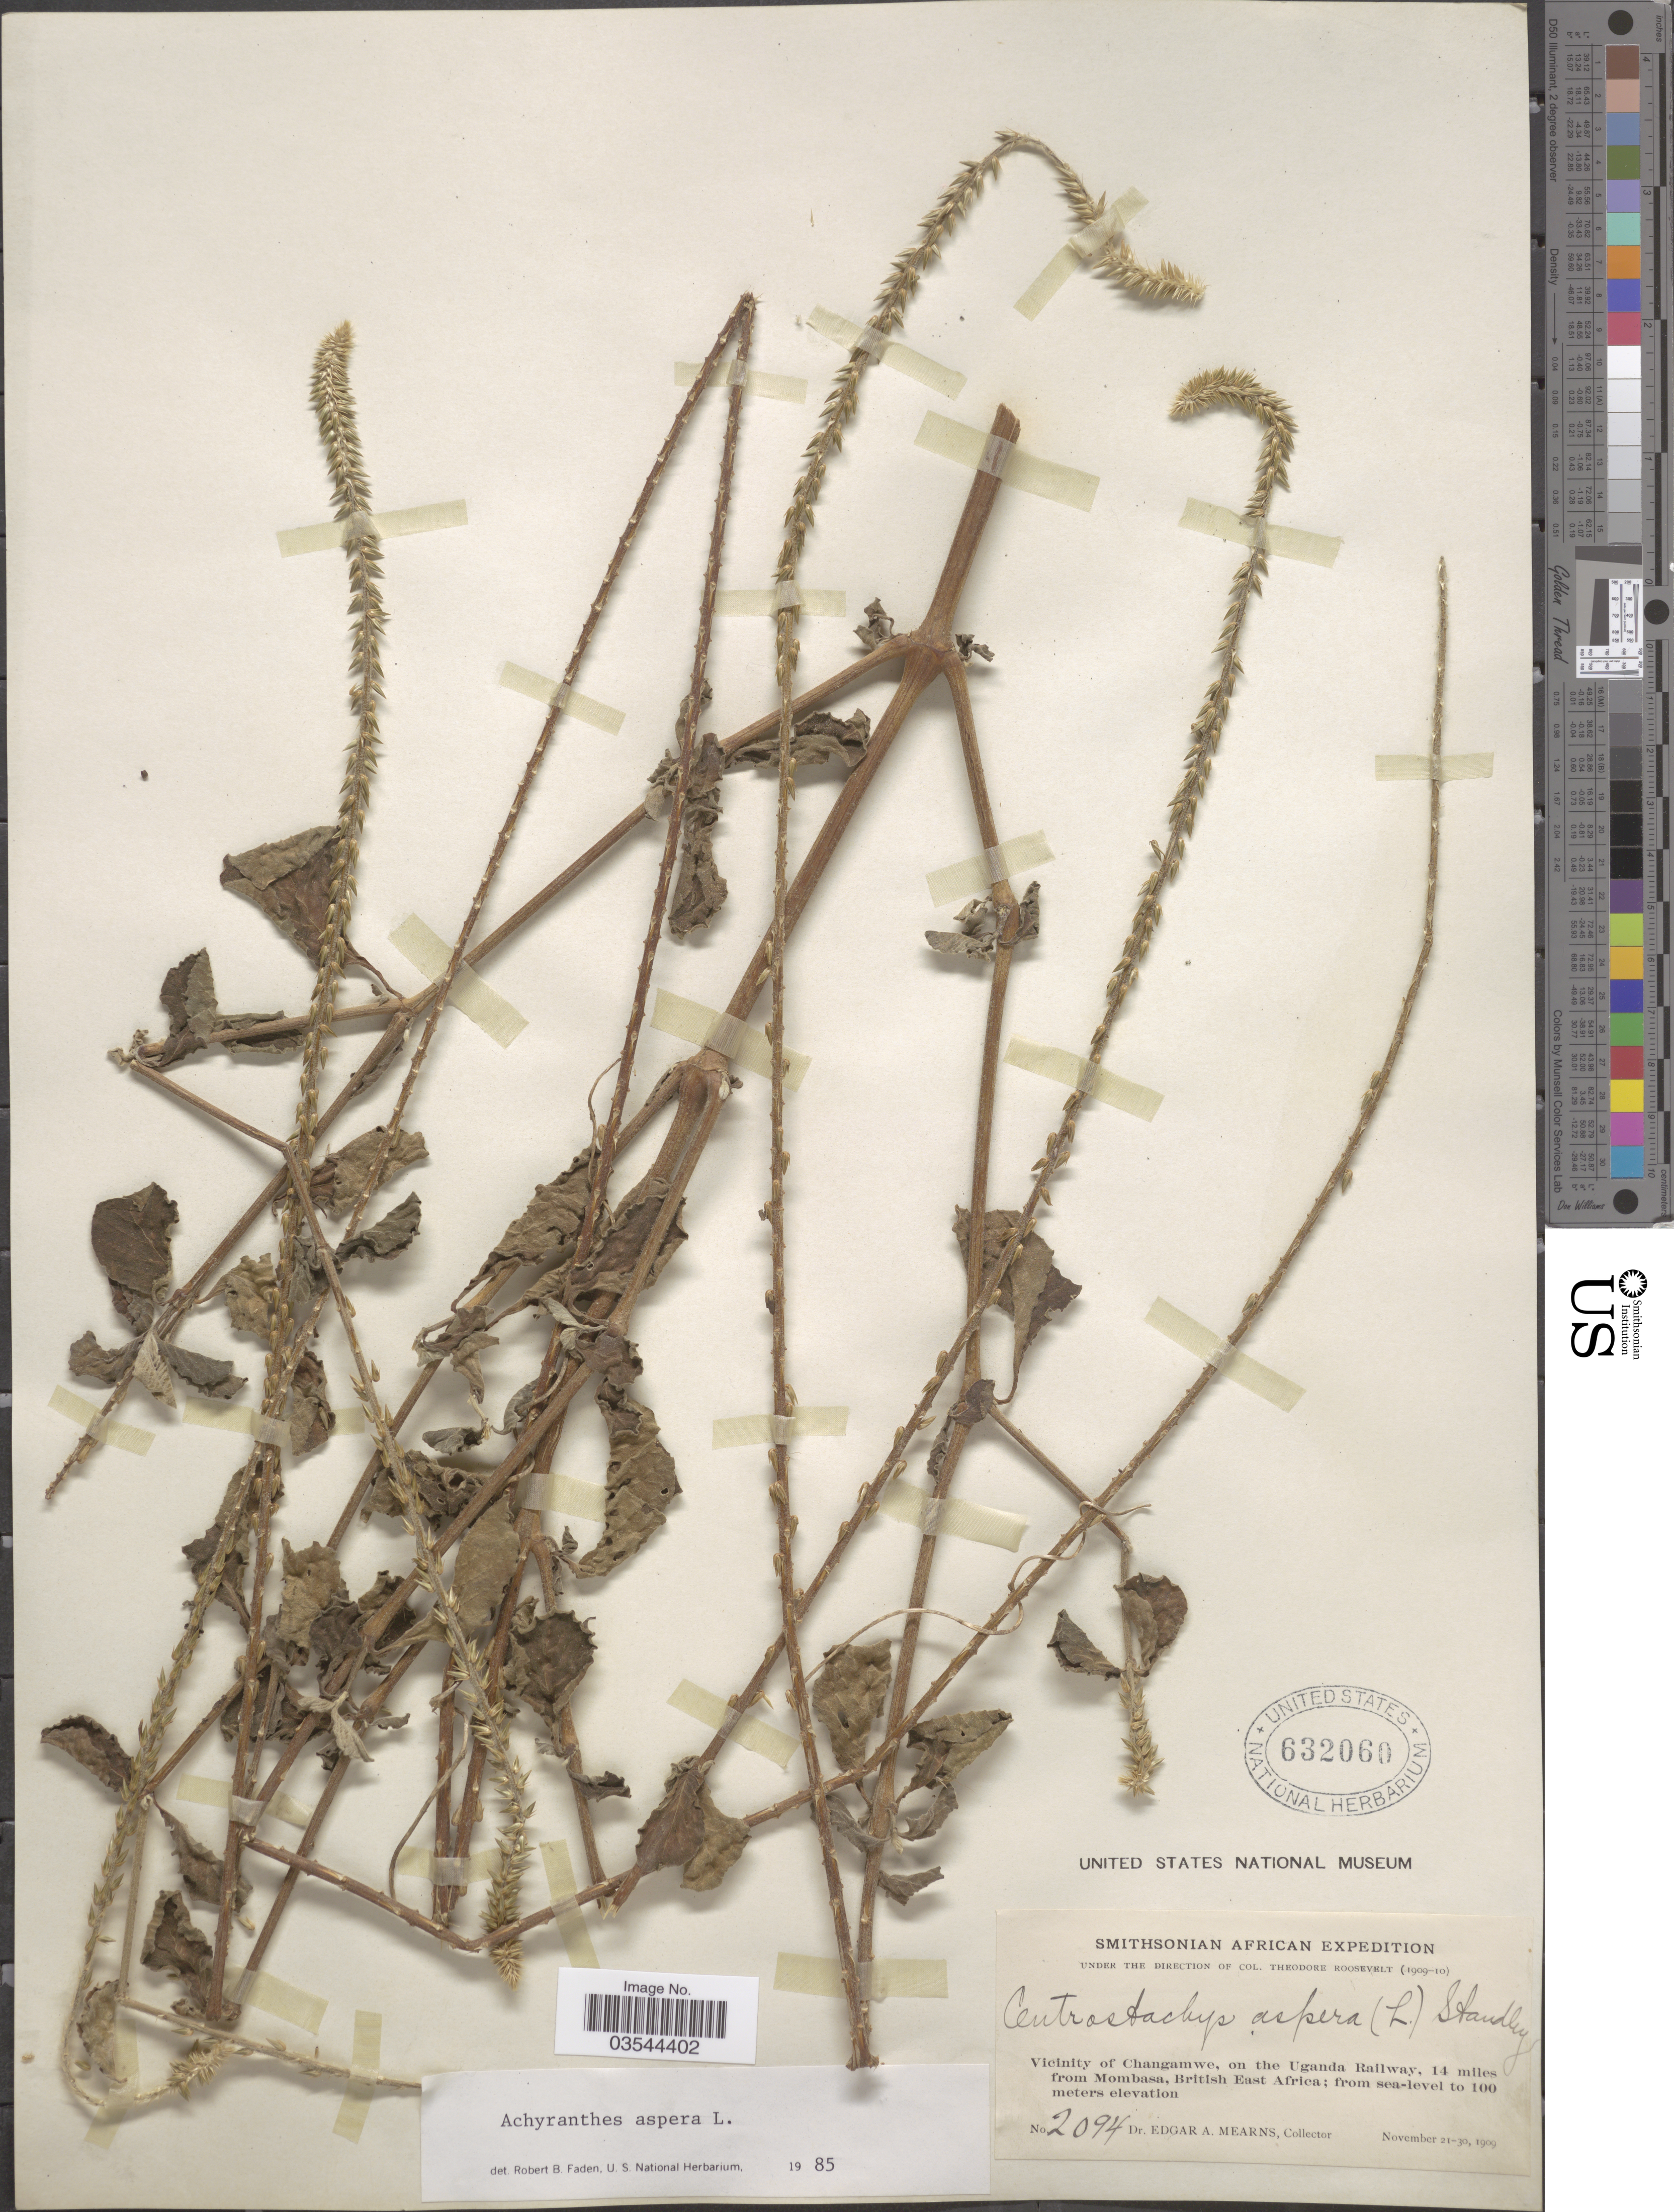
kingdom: Plantae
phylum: Tracheophyta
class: Magnoliopsida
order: Caryophyllales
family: Amaranthaceae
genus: Achyranthes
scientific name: Achyranthes aspera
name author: L.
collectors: E. A. Mearns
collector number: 2094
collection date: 1909-11-21/1909-11-30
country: Uganda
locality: Vicinity of Changamwe, on the Uganda Railway, 14 miles from Mombasa, British East Africa.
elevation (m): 0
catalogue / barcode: US 632060